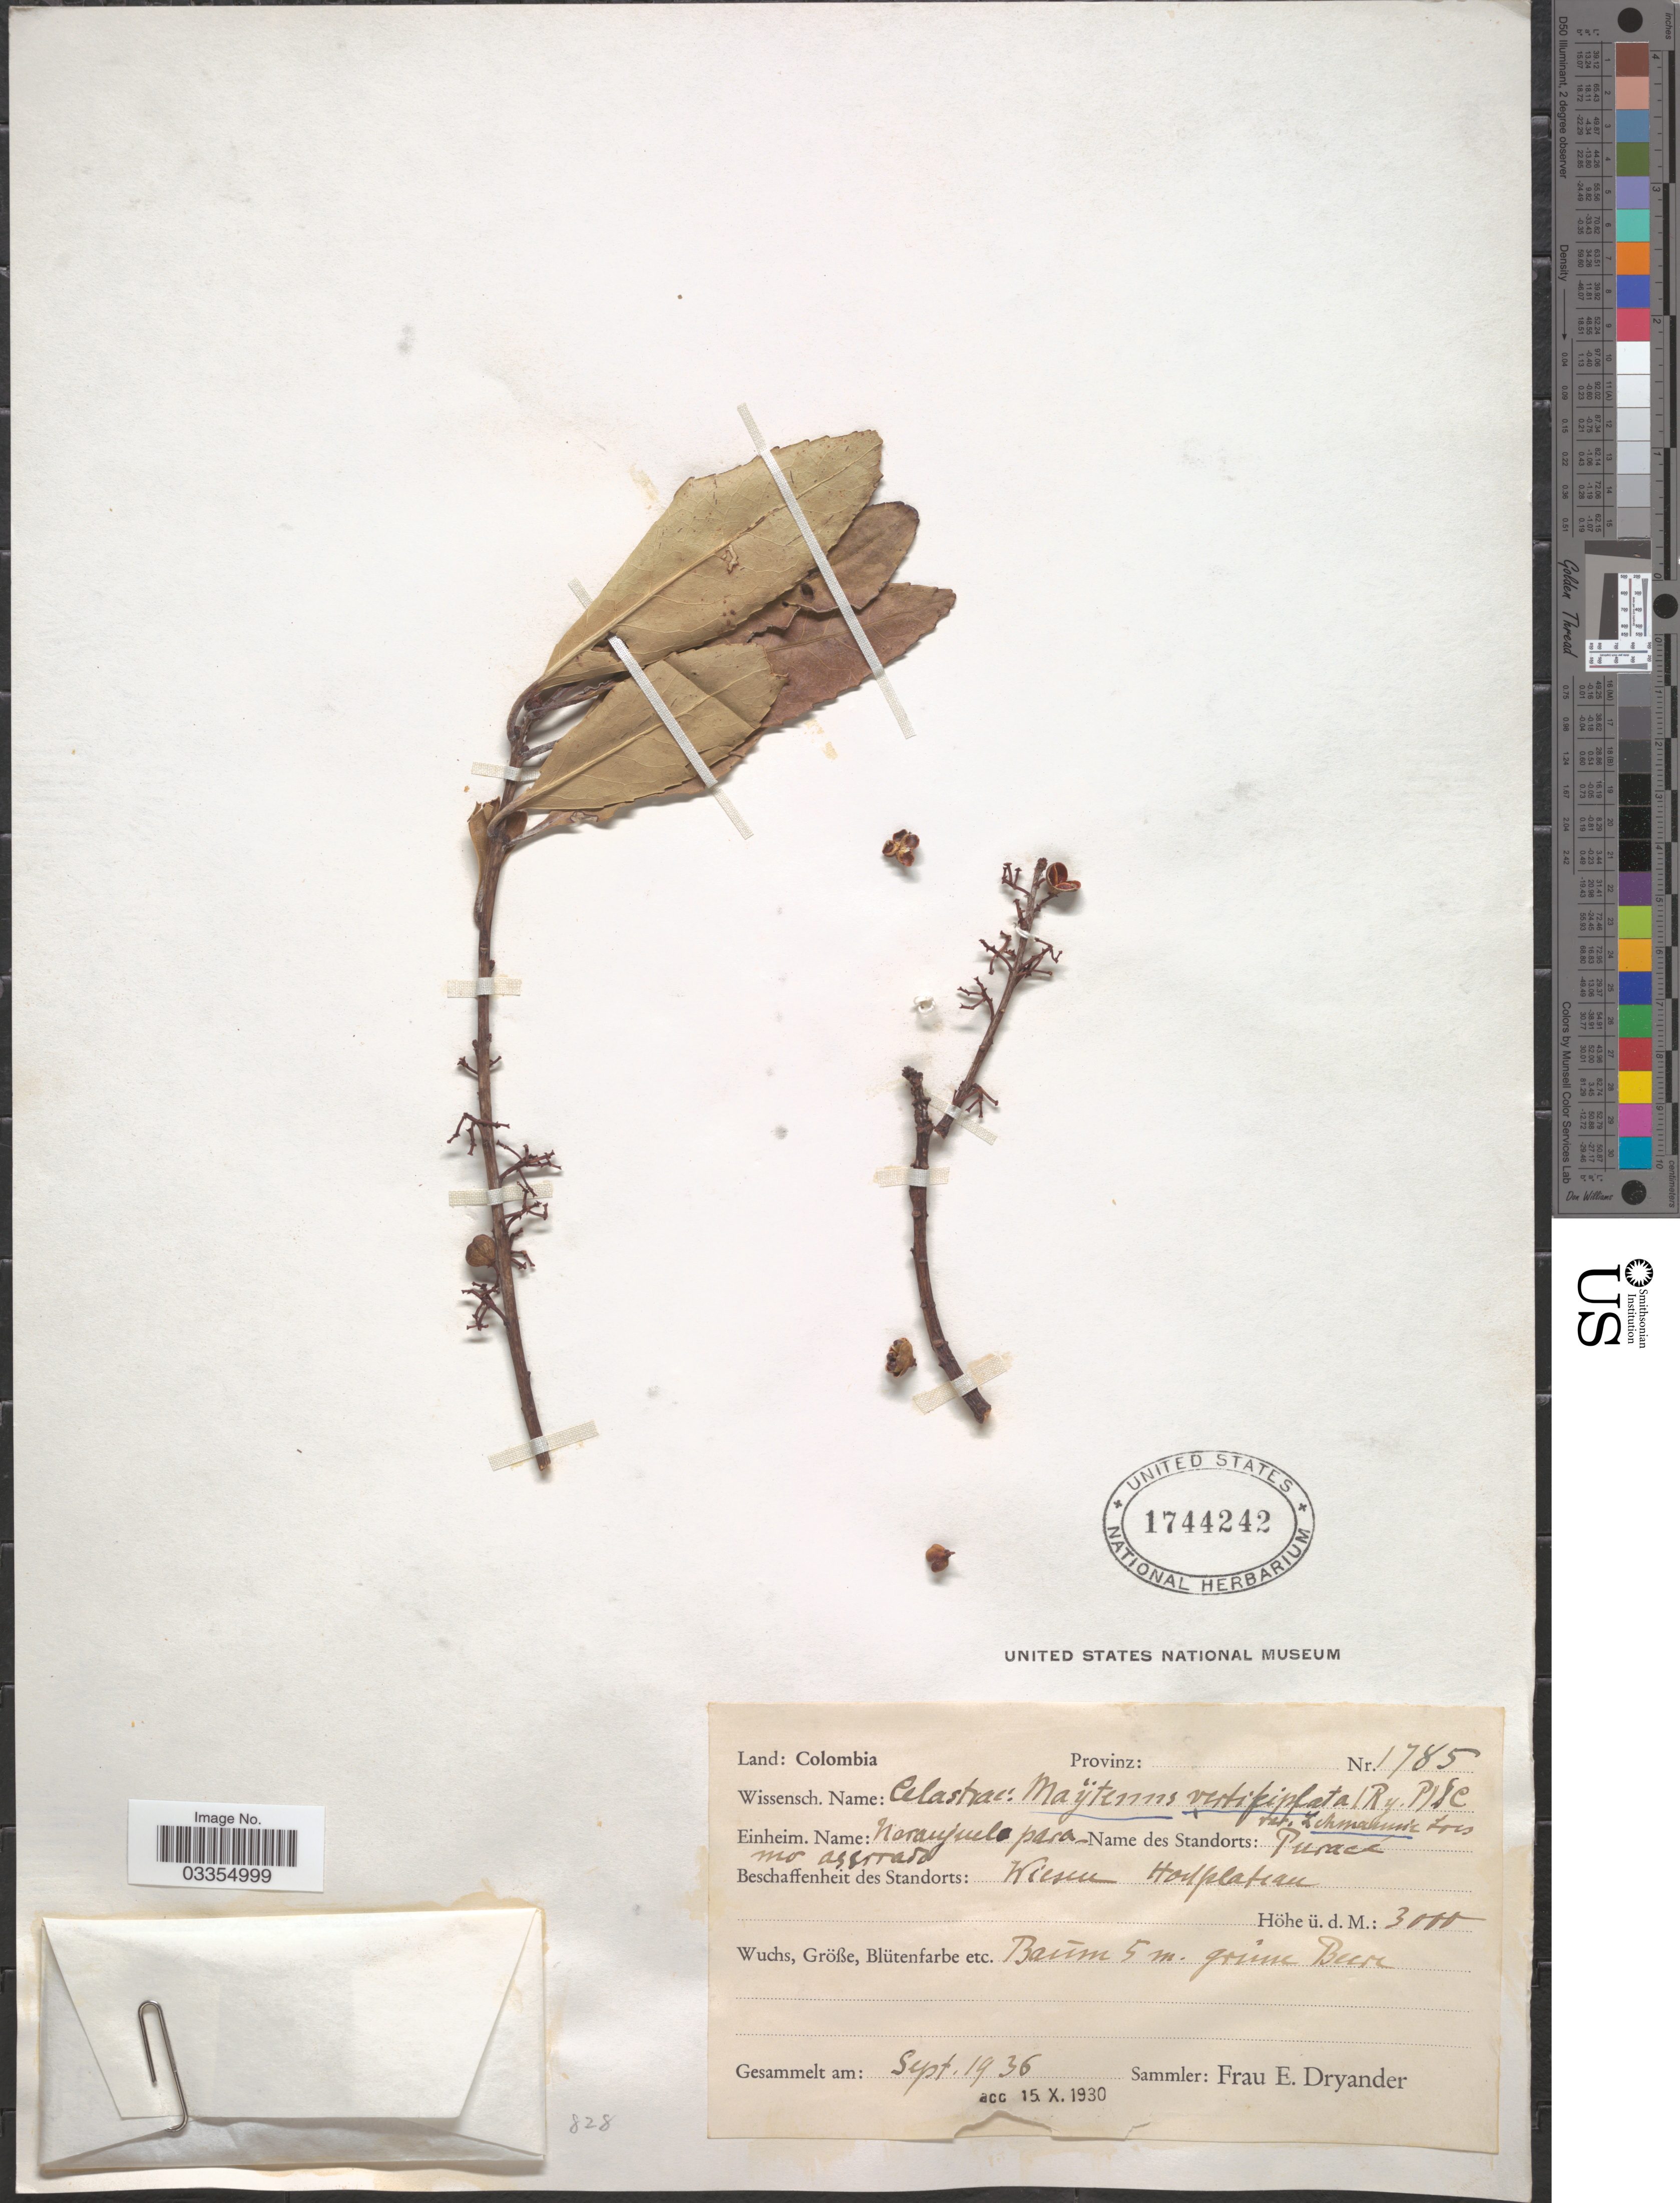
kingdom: Plantae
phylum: Tracheophyta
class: Magnoliopsida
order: Celastrales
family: Celastraceae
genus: Maytenus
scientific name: Maytenus verticillata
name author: (Ruiz & Pav.) DC.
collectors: E. Dryander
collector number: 1785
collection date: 1936-09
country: Colombia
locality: Puracé. Wiesen Hochplateau.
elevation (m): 3000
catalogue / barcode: US 1744242